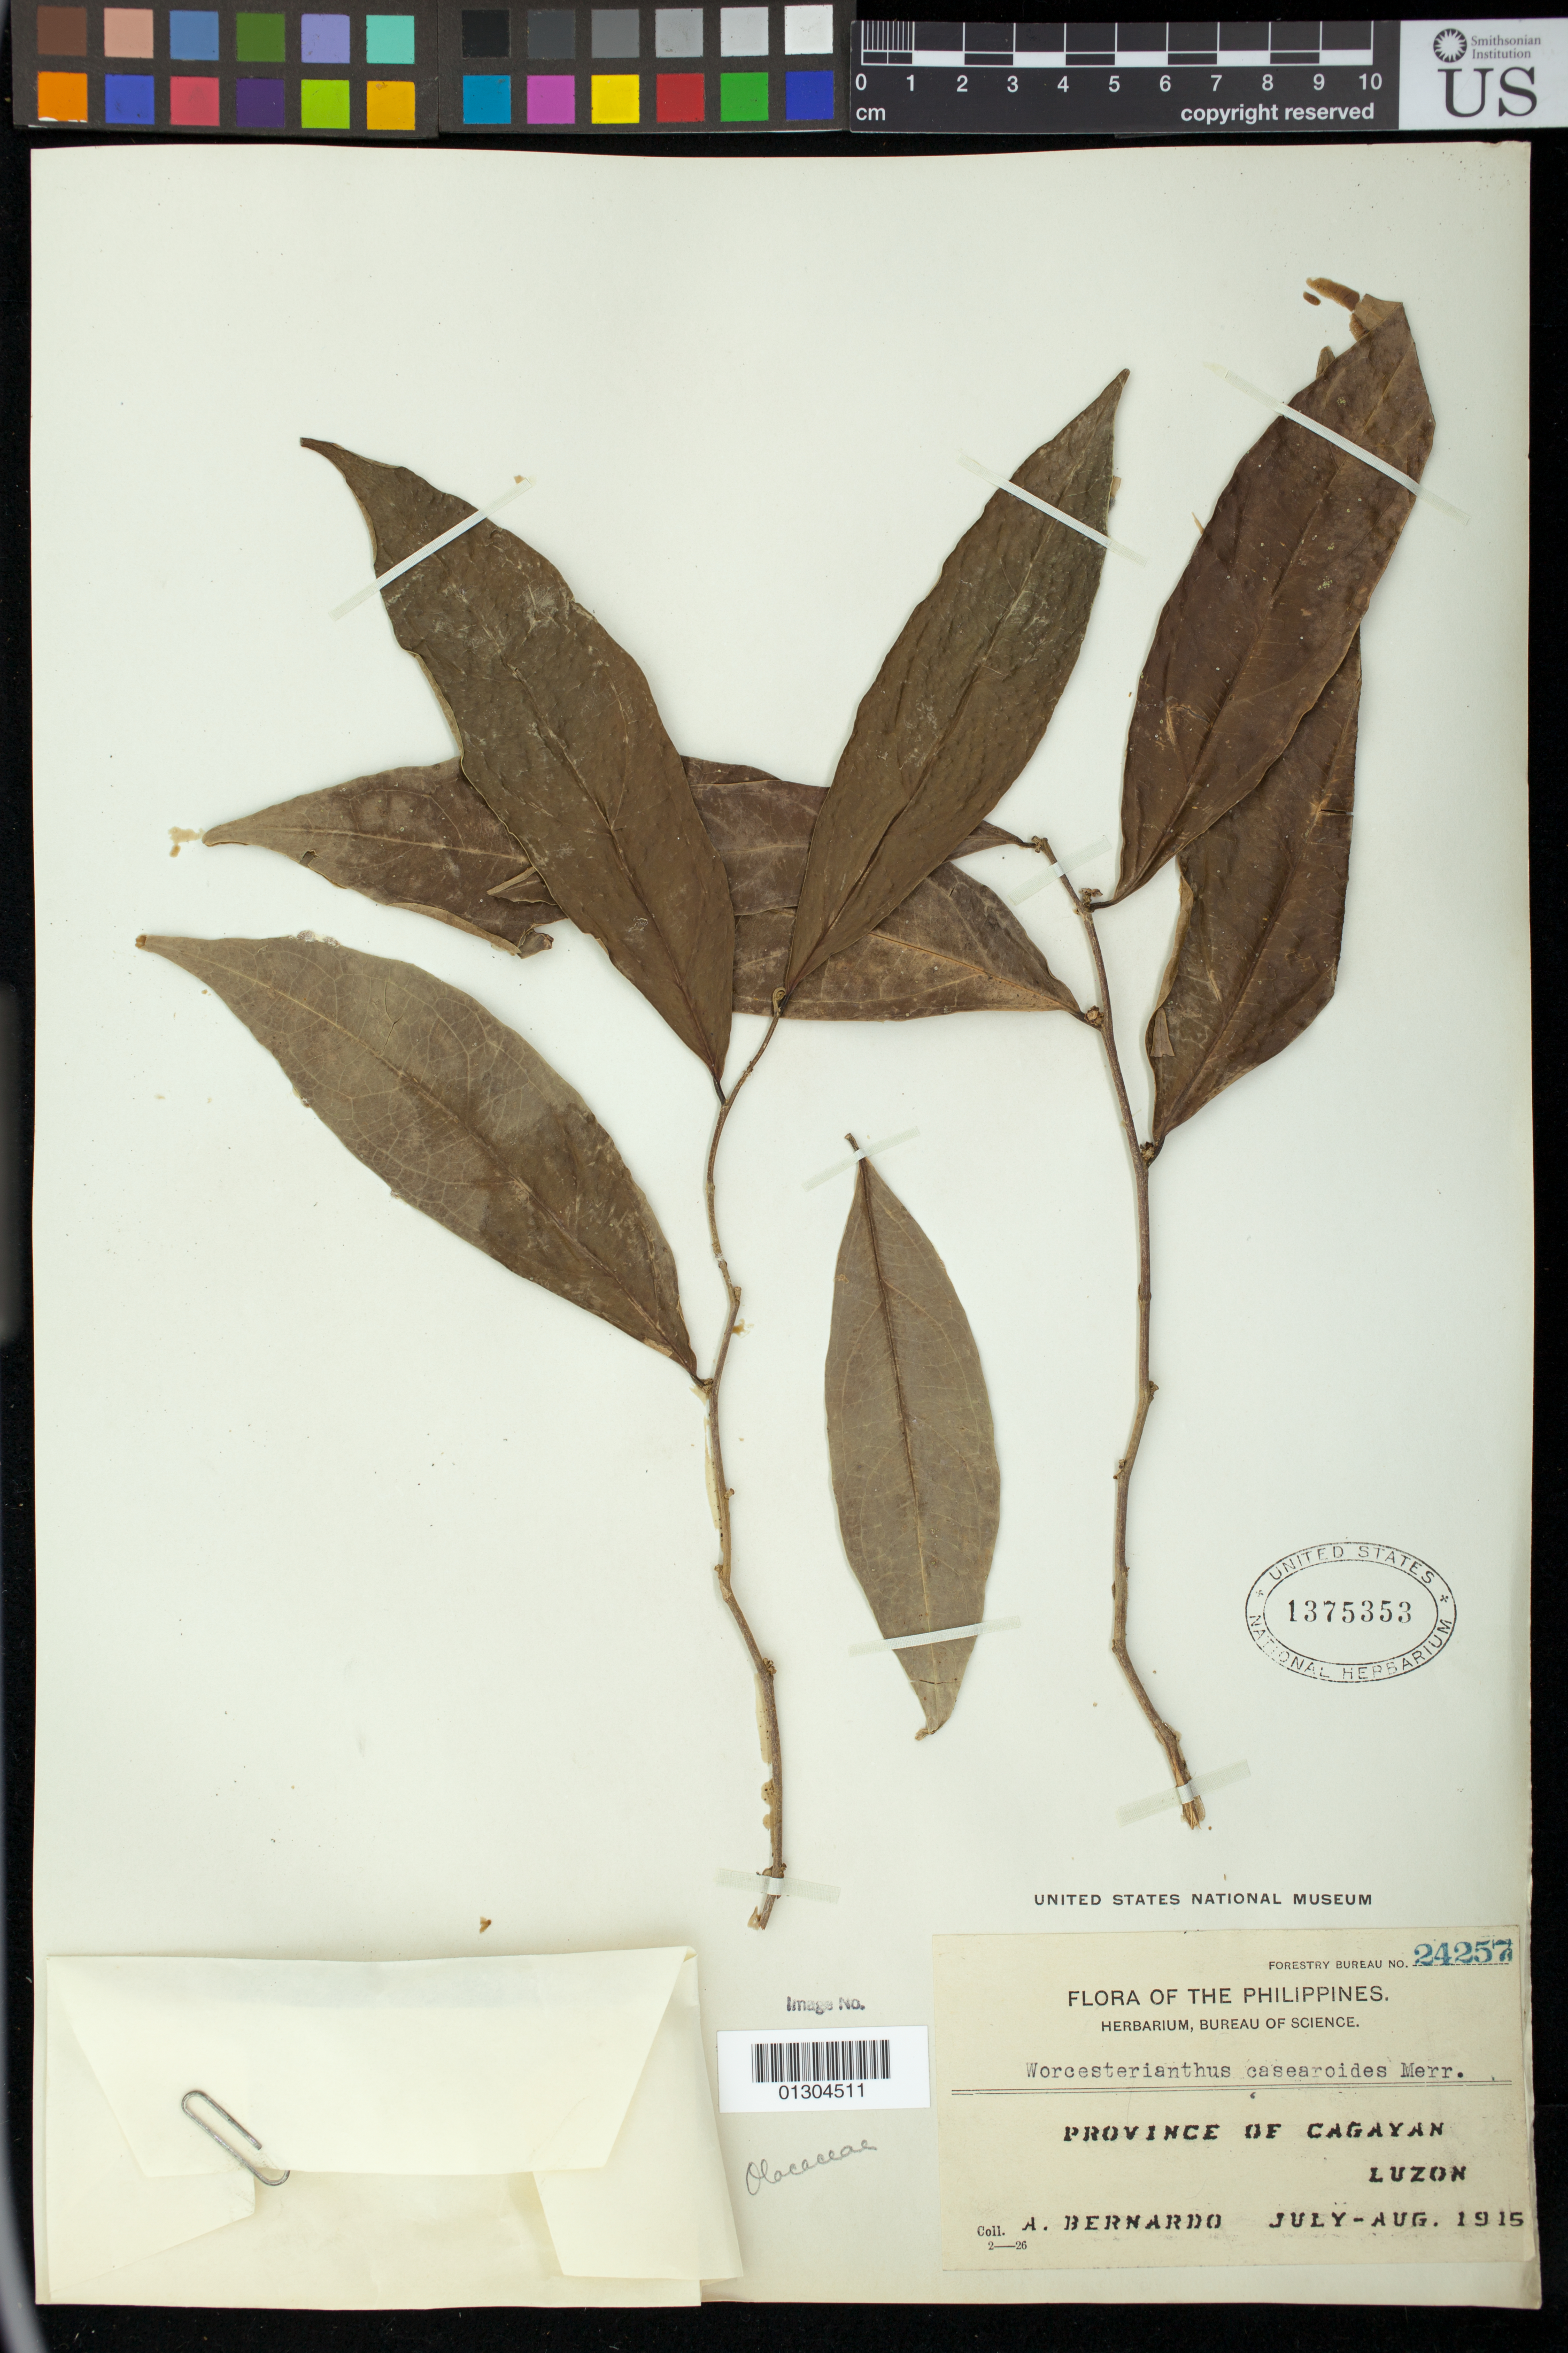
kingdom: Plantae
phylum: Tracheophyta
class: Magnoliopsida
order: Malpighiales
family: Pandaceae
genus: Microdesmis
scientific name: Microdesmis magallanensis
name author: (Elmer) Steenis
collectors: A. Bernardo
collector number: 24257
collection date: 1915-07-01/1915-08-31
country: Philippines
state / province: Cagayan Valley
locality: Luzon. Cagayan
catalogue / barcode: US 1375353